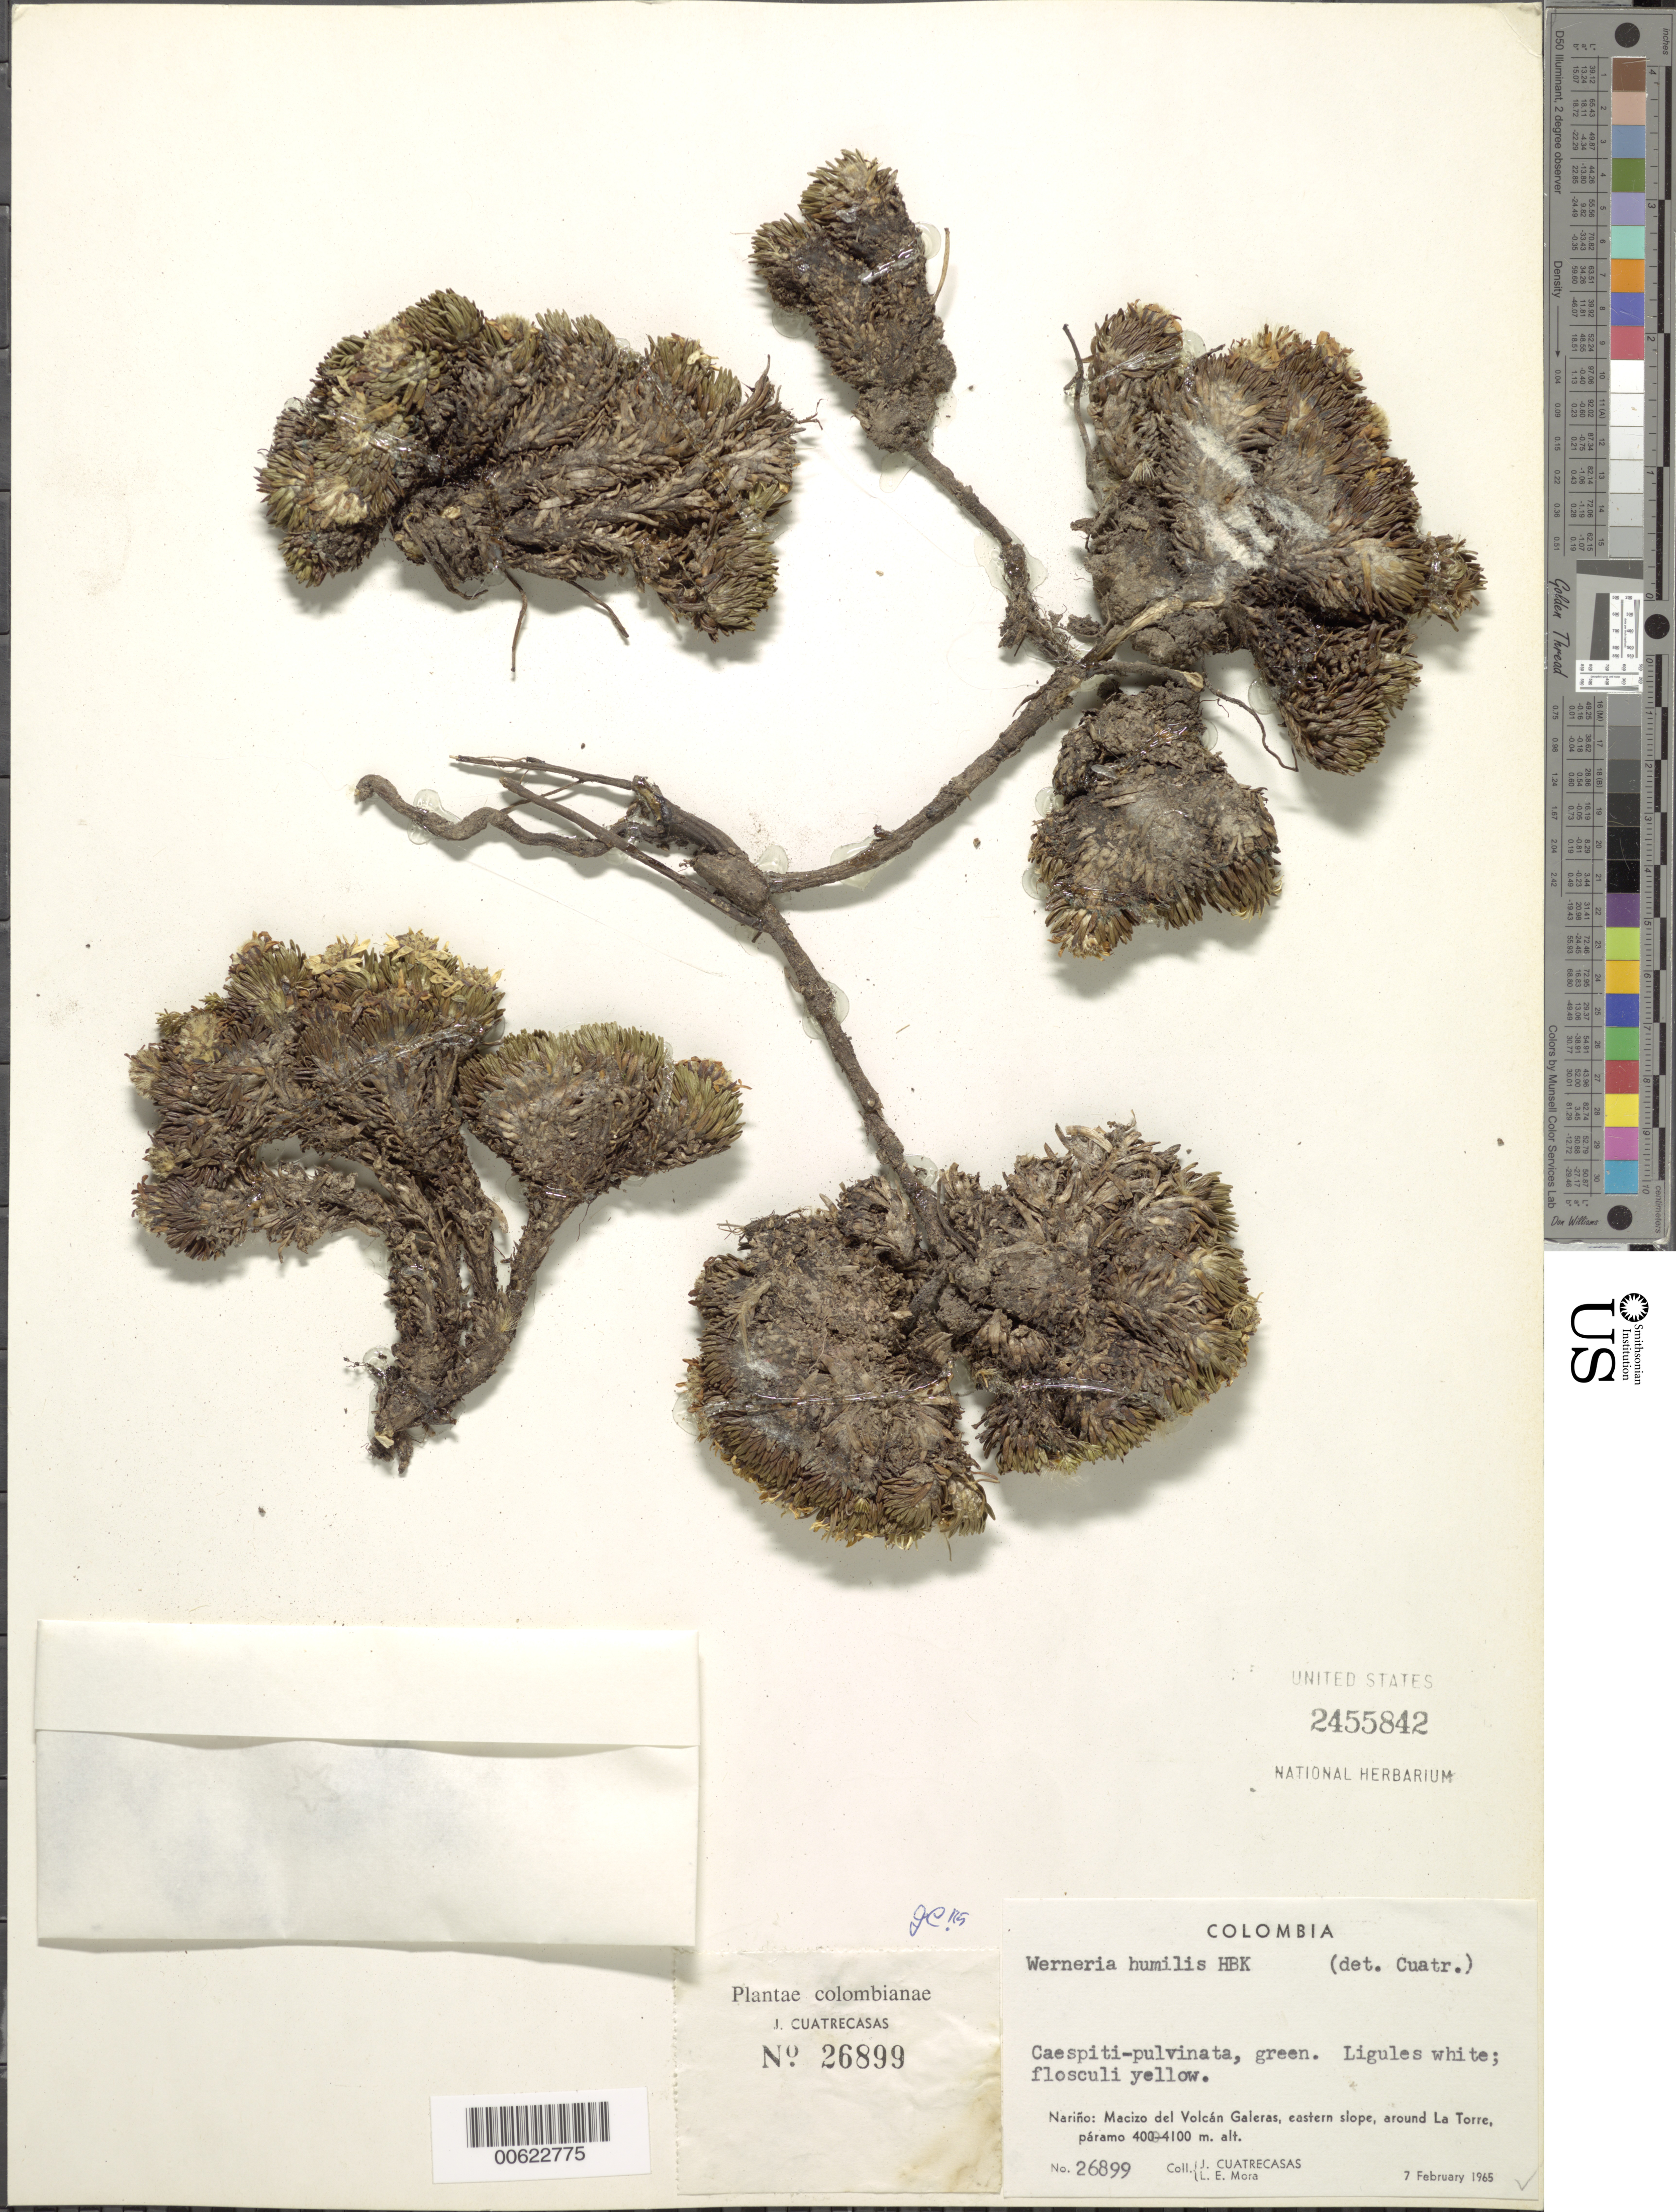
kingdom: Plantae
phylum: Tracheophyta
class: Magnoliopsida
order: Asterales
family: Asteraceae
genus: Xenophyllum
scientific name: Xenophyllum humile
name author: (Kunth) V.A. Funk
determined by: Funk, Vicki A., (BOT), Smithsonian Institution - National Museum of Natural History (UNITED STATES)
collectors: J. Cuatrecasas & L. E. Mora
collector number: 26899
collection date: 1965-02-07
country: Colombia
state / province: Nariño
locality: Macizo del Volcán Galeras, E slope, around La Torre.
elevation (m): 4000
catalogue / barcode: US 2455842